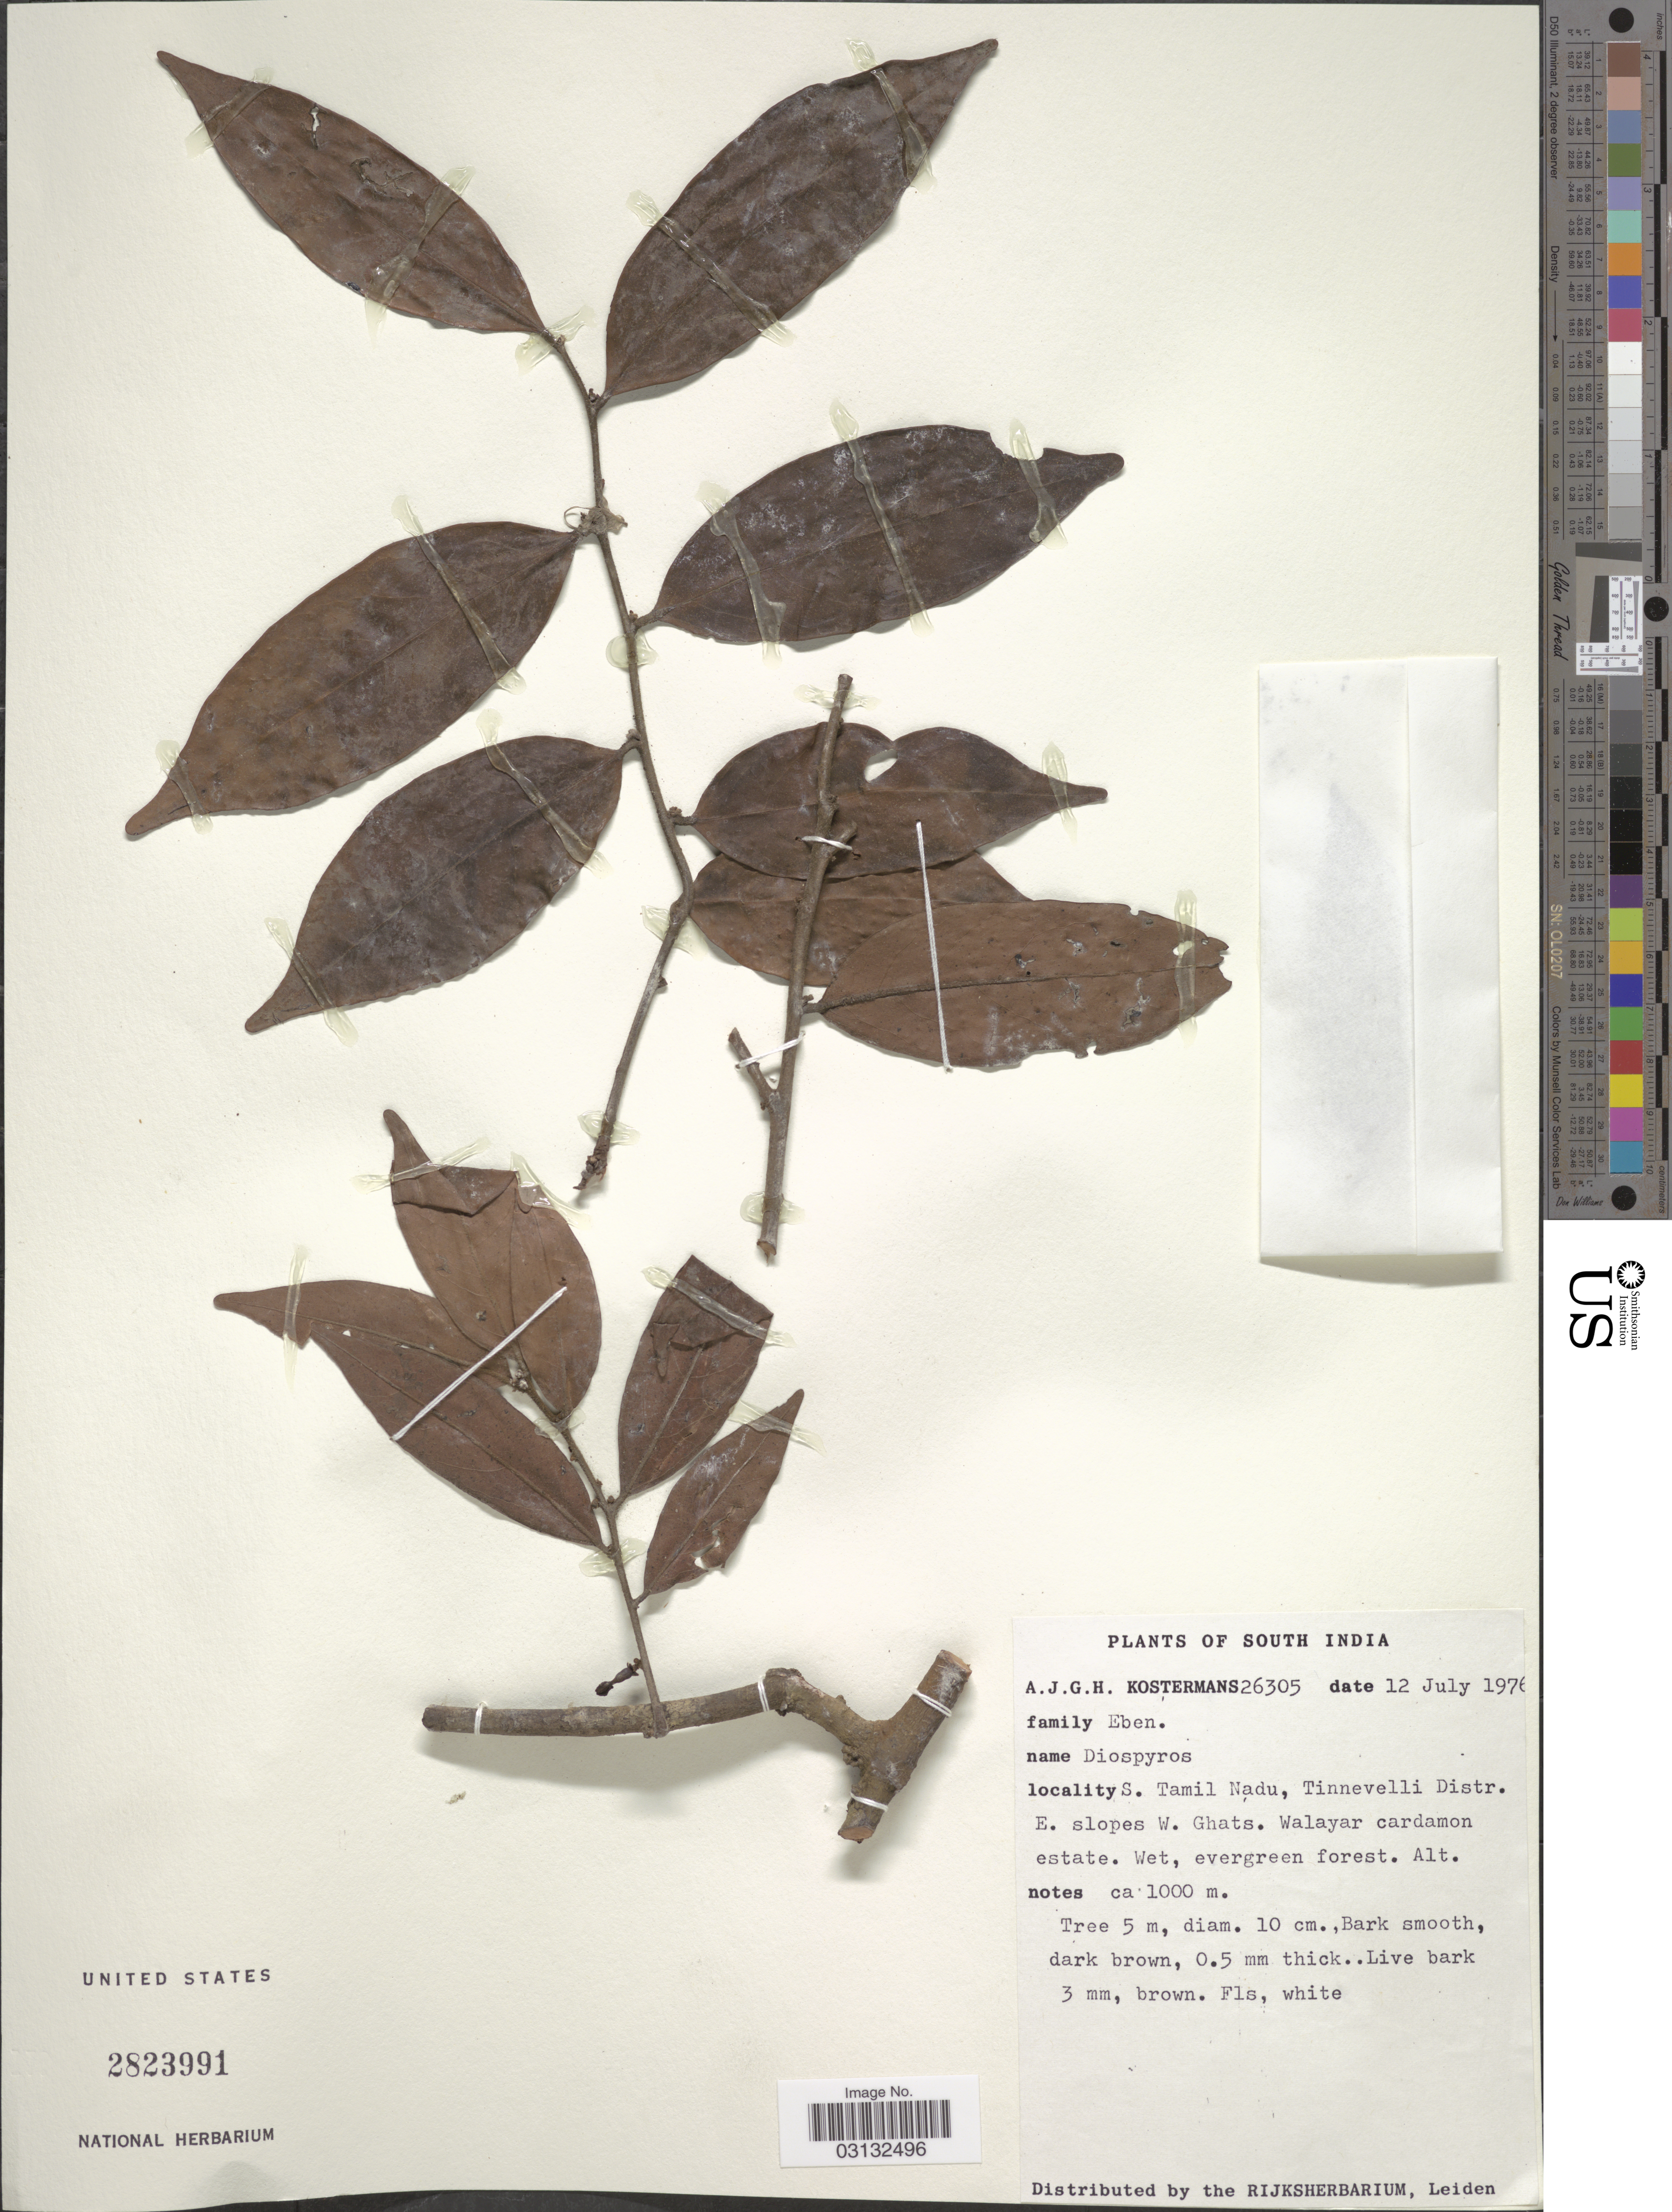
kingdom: Plantae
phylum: Tracheophyta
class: Magnoliopsida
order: Ericales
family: Ebenaceae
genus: Diospyros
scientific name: Diospyros sp.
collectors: A. J. G. Kostermans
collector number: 26305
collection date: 1976-07-12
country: India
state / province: Tamil Nadu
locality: South India. S. Tamil Nadu. Tinnevelli Distr. E. slopes W. Ghats.Walayar cardamon estate.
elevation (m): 1000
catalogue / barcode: US 2823991